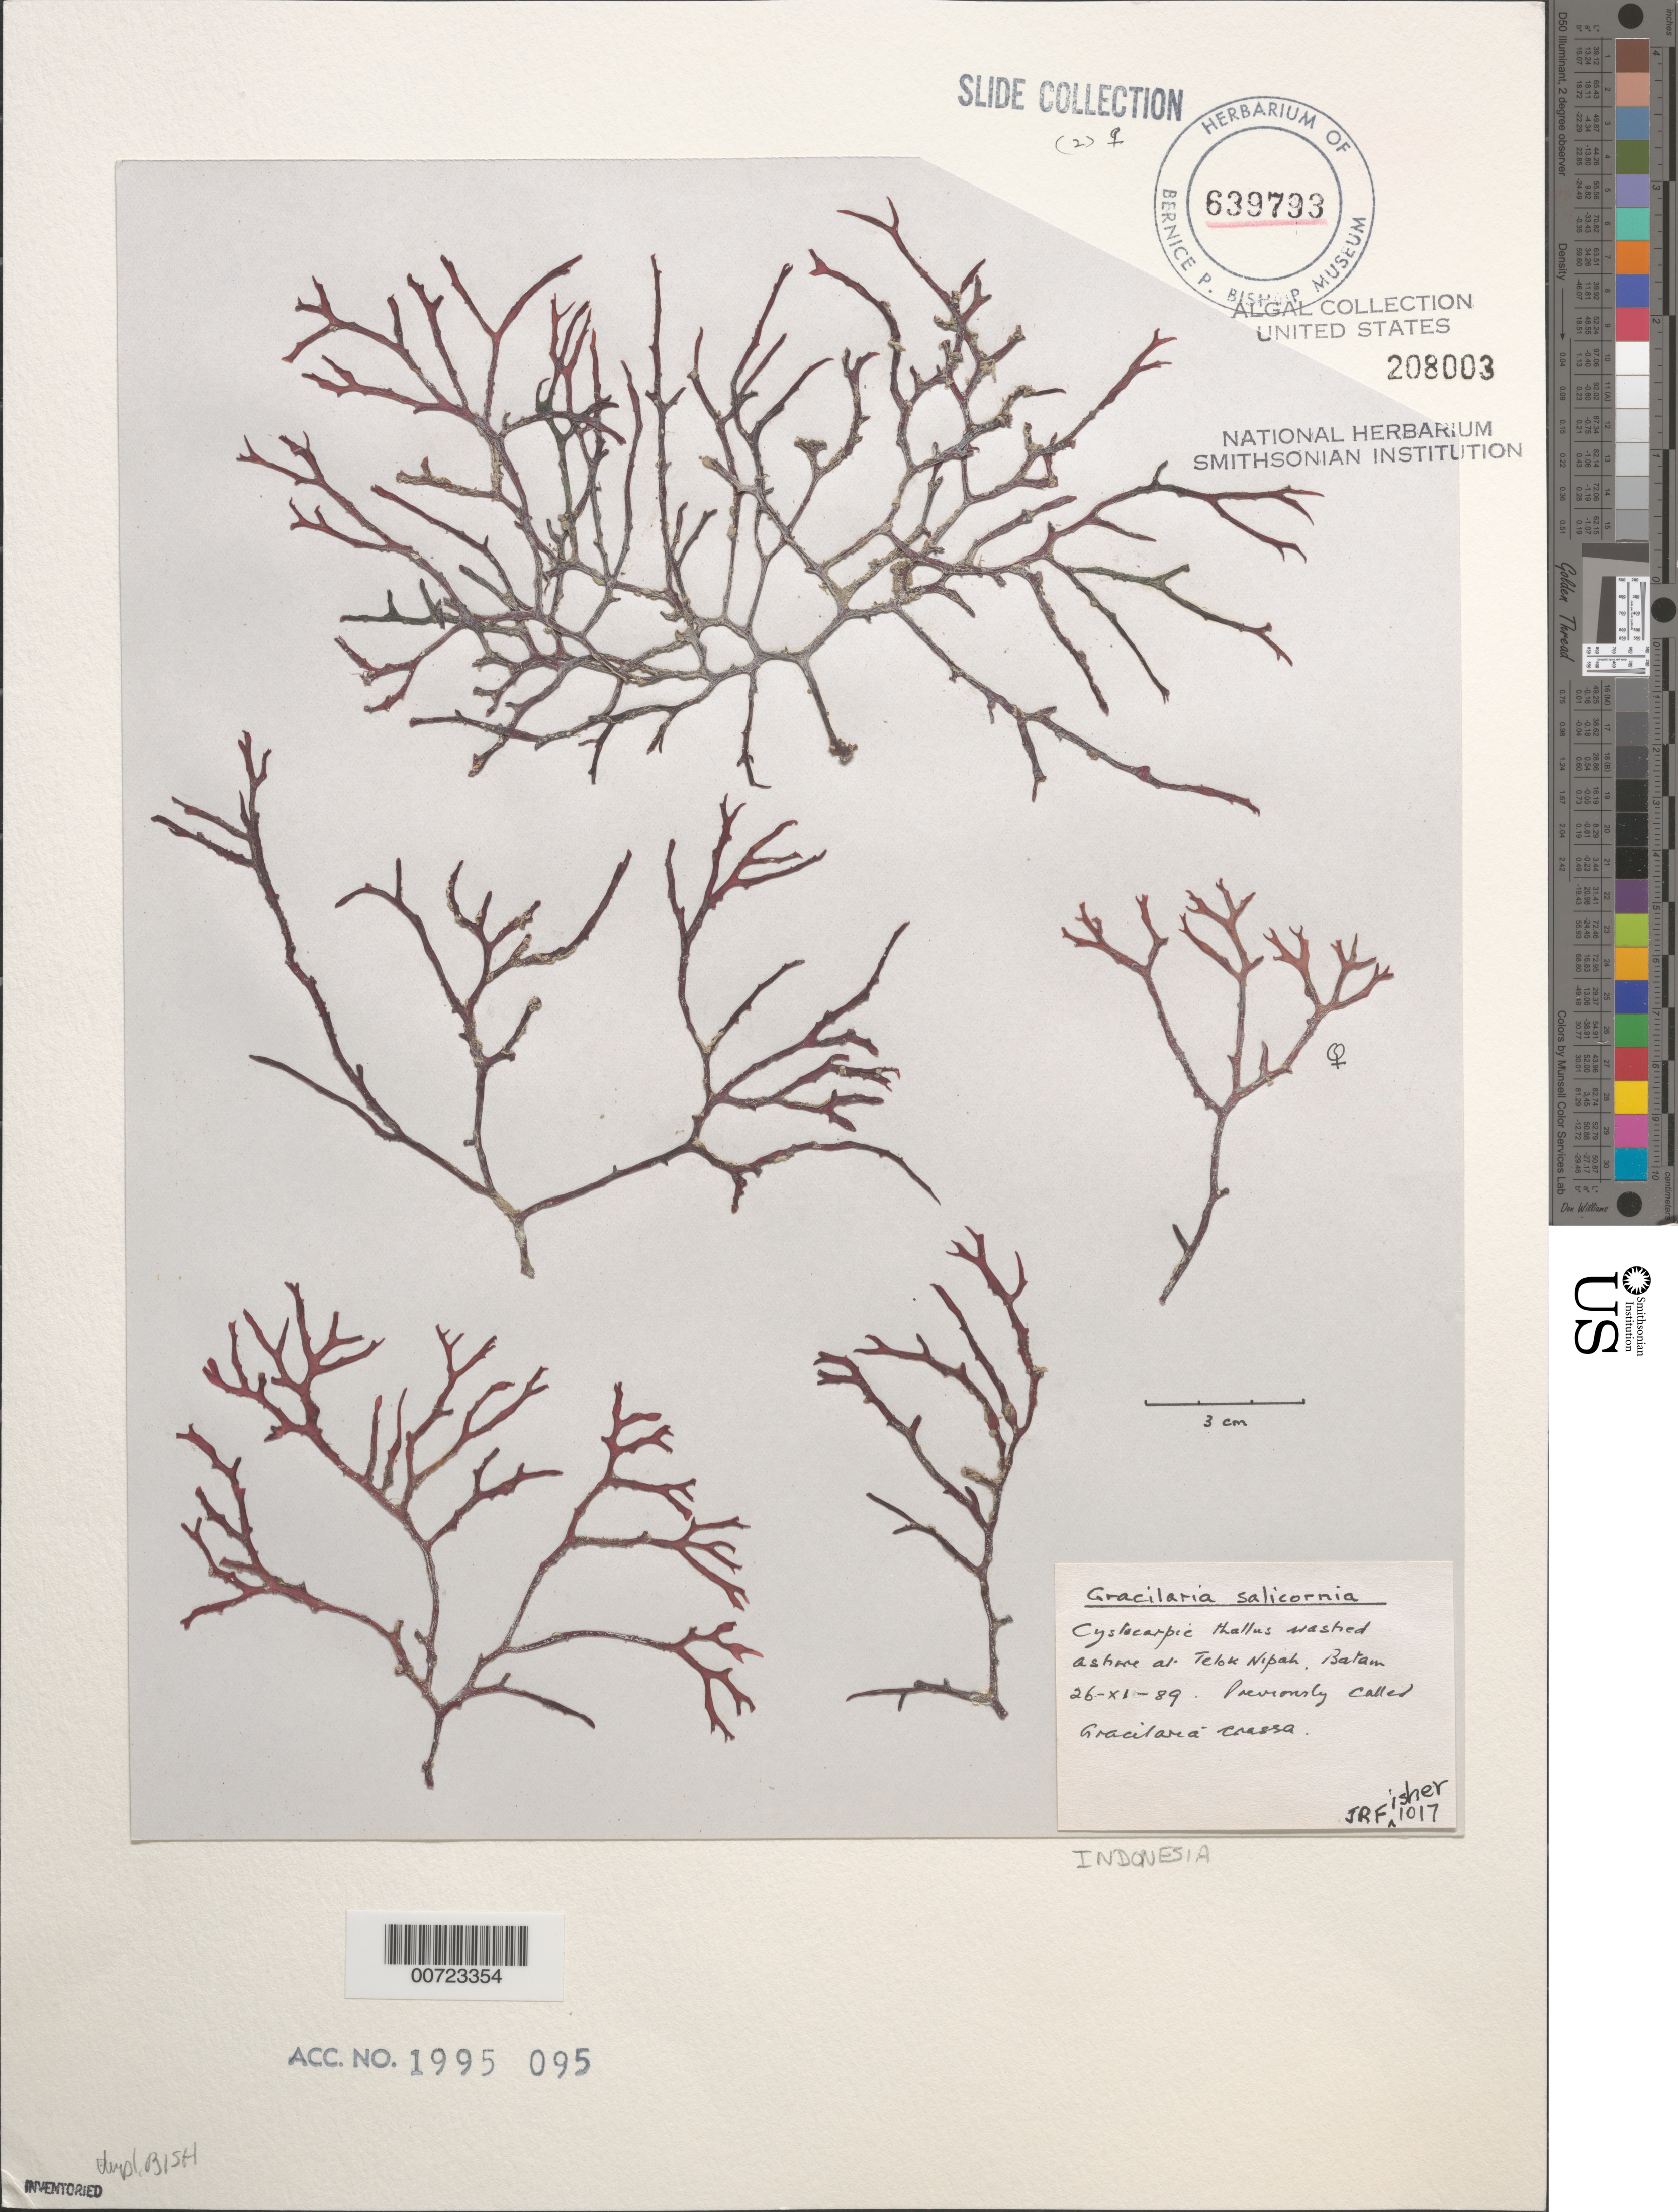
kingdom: Plantae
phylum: Rhodophyta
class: Florideophyceae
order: Gracilariales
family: Gracilariaceae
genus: Gracilaria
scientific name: Gracilaria salicornia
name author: (C. Agardh) E.Y. Dawson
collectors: J. Fisher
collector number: JRF 1017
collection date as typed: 26 Nov 1989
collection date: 1989-11-26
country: Indonesia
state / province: Sumatra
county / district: Riau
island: Batam Island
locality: Telok Nipah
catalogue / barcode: US 208003